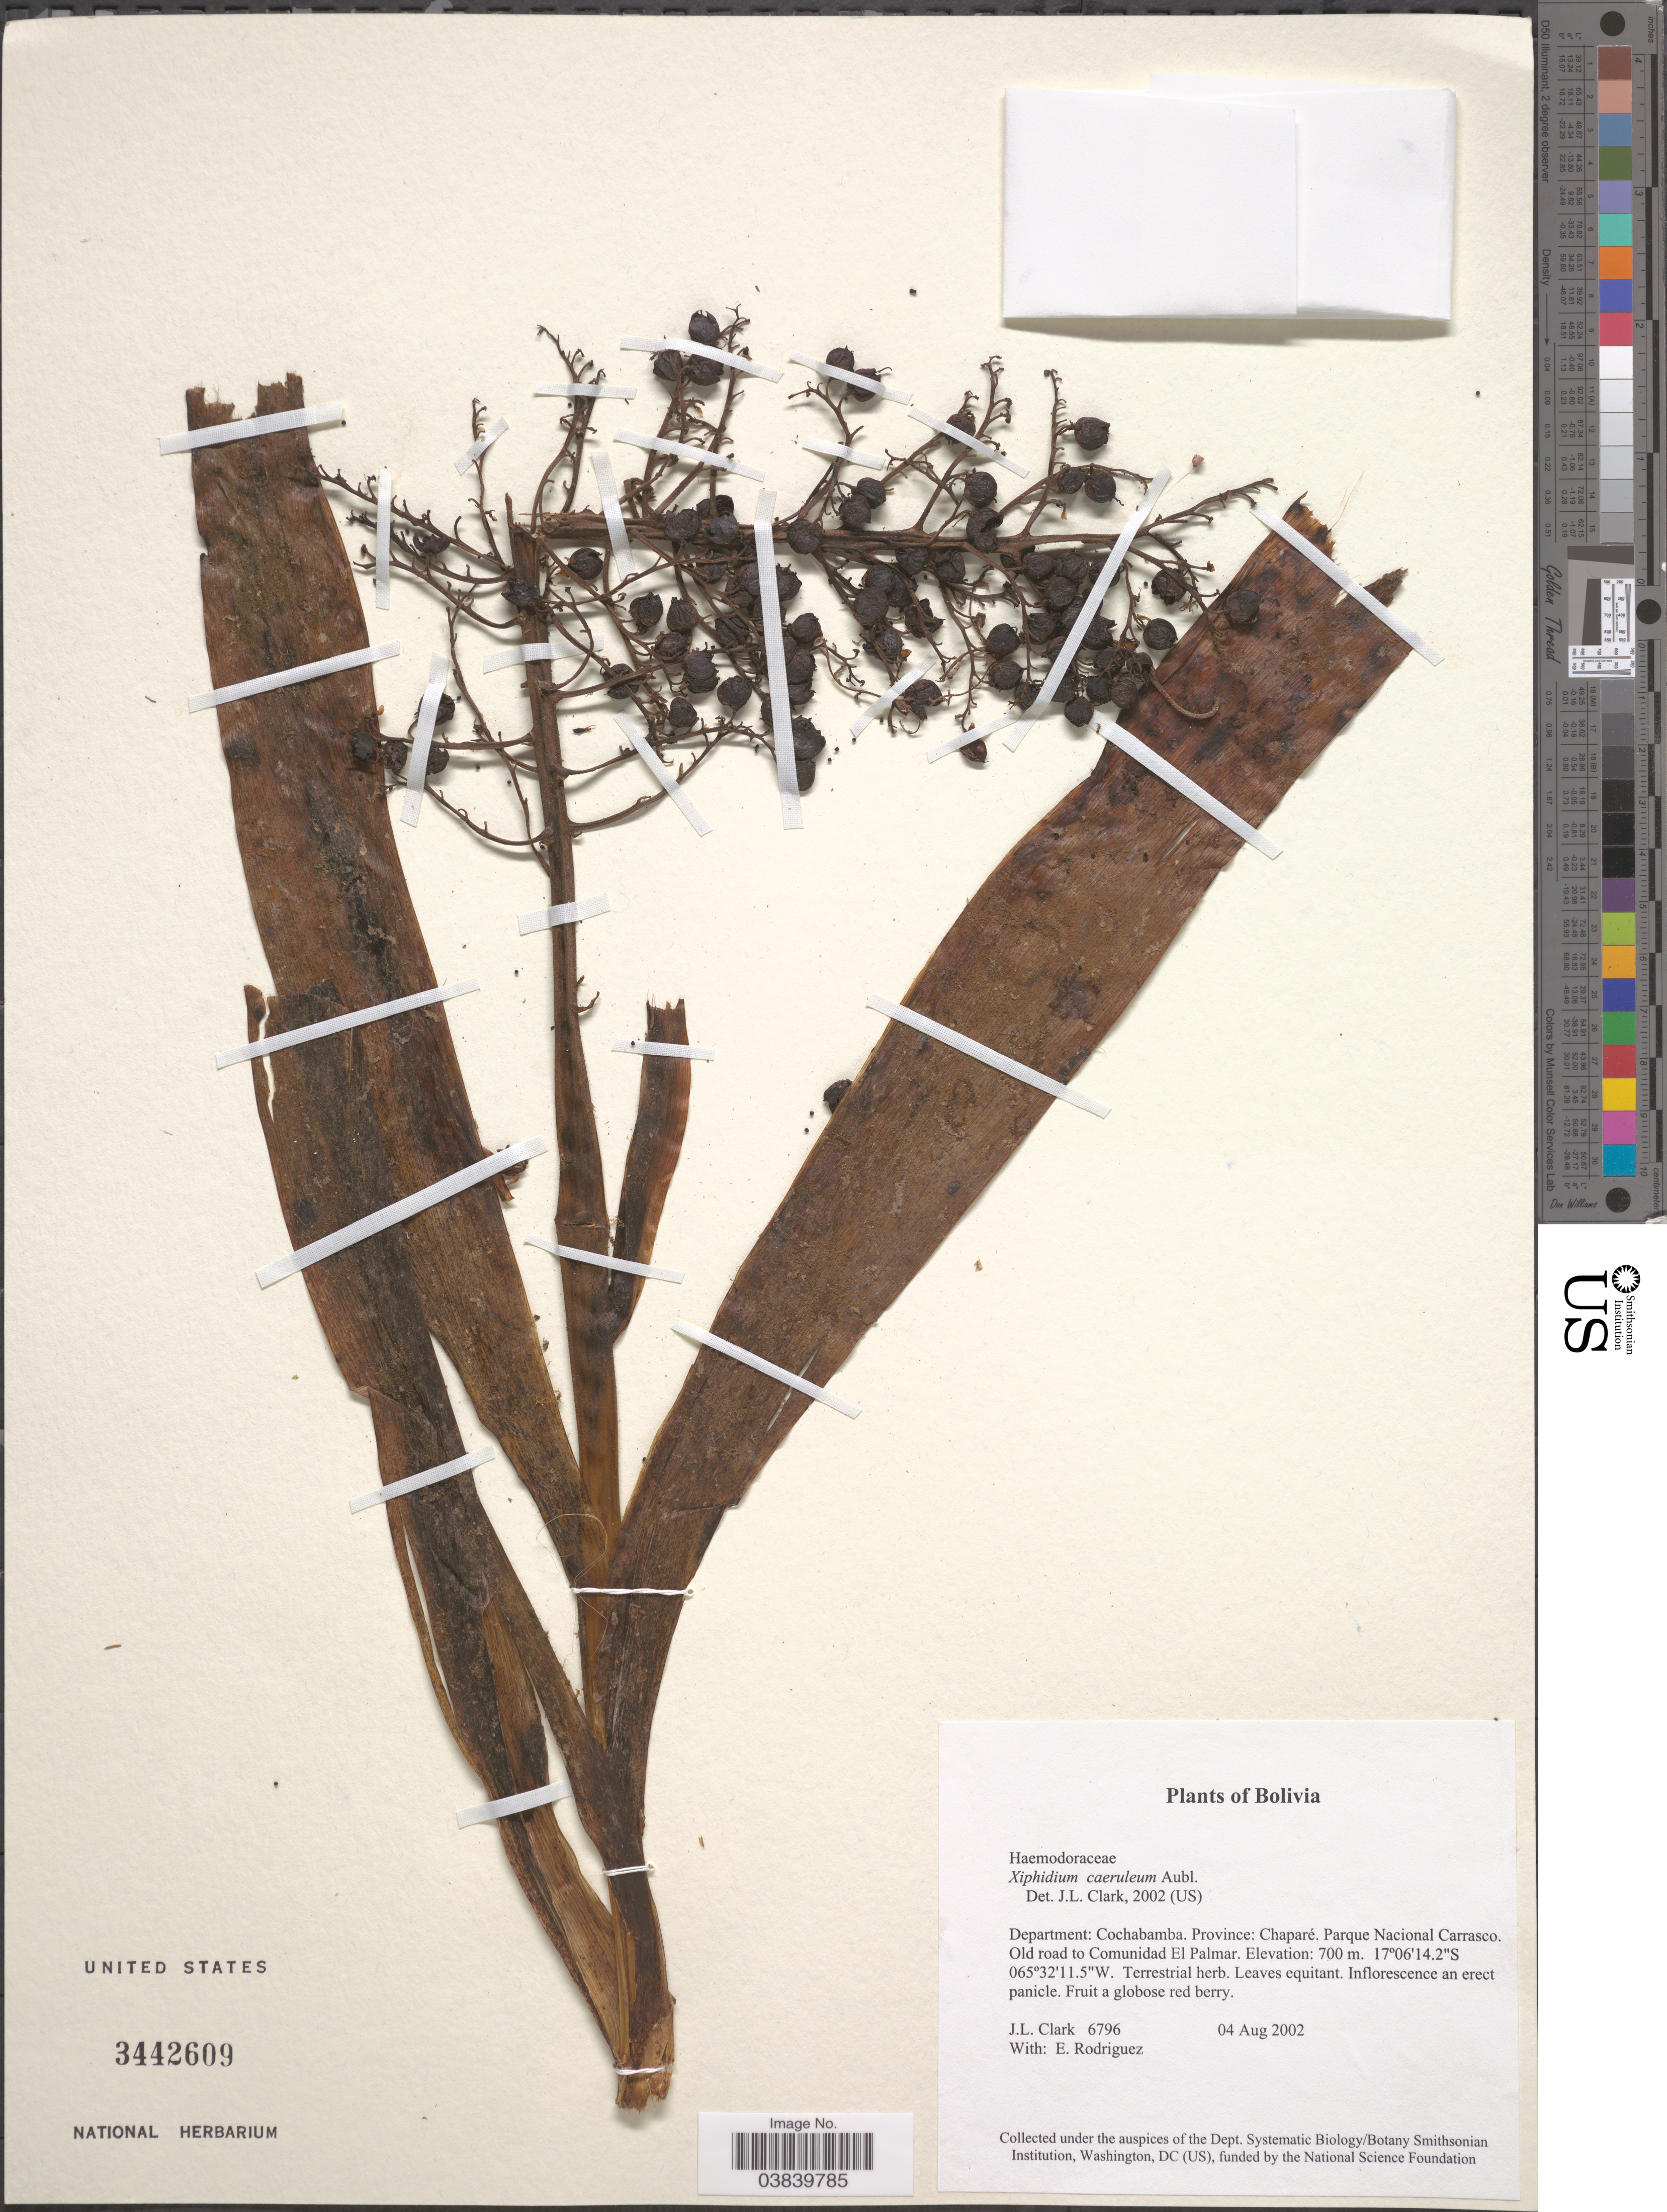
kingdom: Plantae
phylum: Tracheophyta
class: Liliopsida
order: Commelinales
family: Haemodoraceae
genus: Xiphidium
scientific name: Xiphidium caeruleum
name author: Aubl.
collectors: J. L. Clark & E. Rodriguez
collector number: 6796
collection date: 2002-08-04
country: Bolivia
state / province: Cochabamba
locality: Department: Cochabamba. Province: Chaparé. Parque Nacional Carrasco. Old road to Comunidad El Palmar.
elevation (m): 700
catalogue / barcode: US 3442609